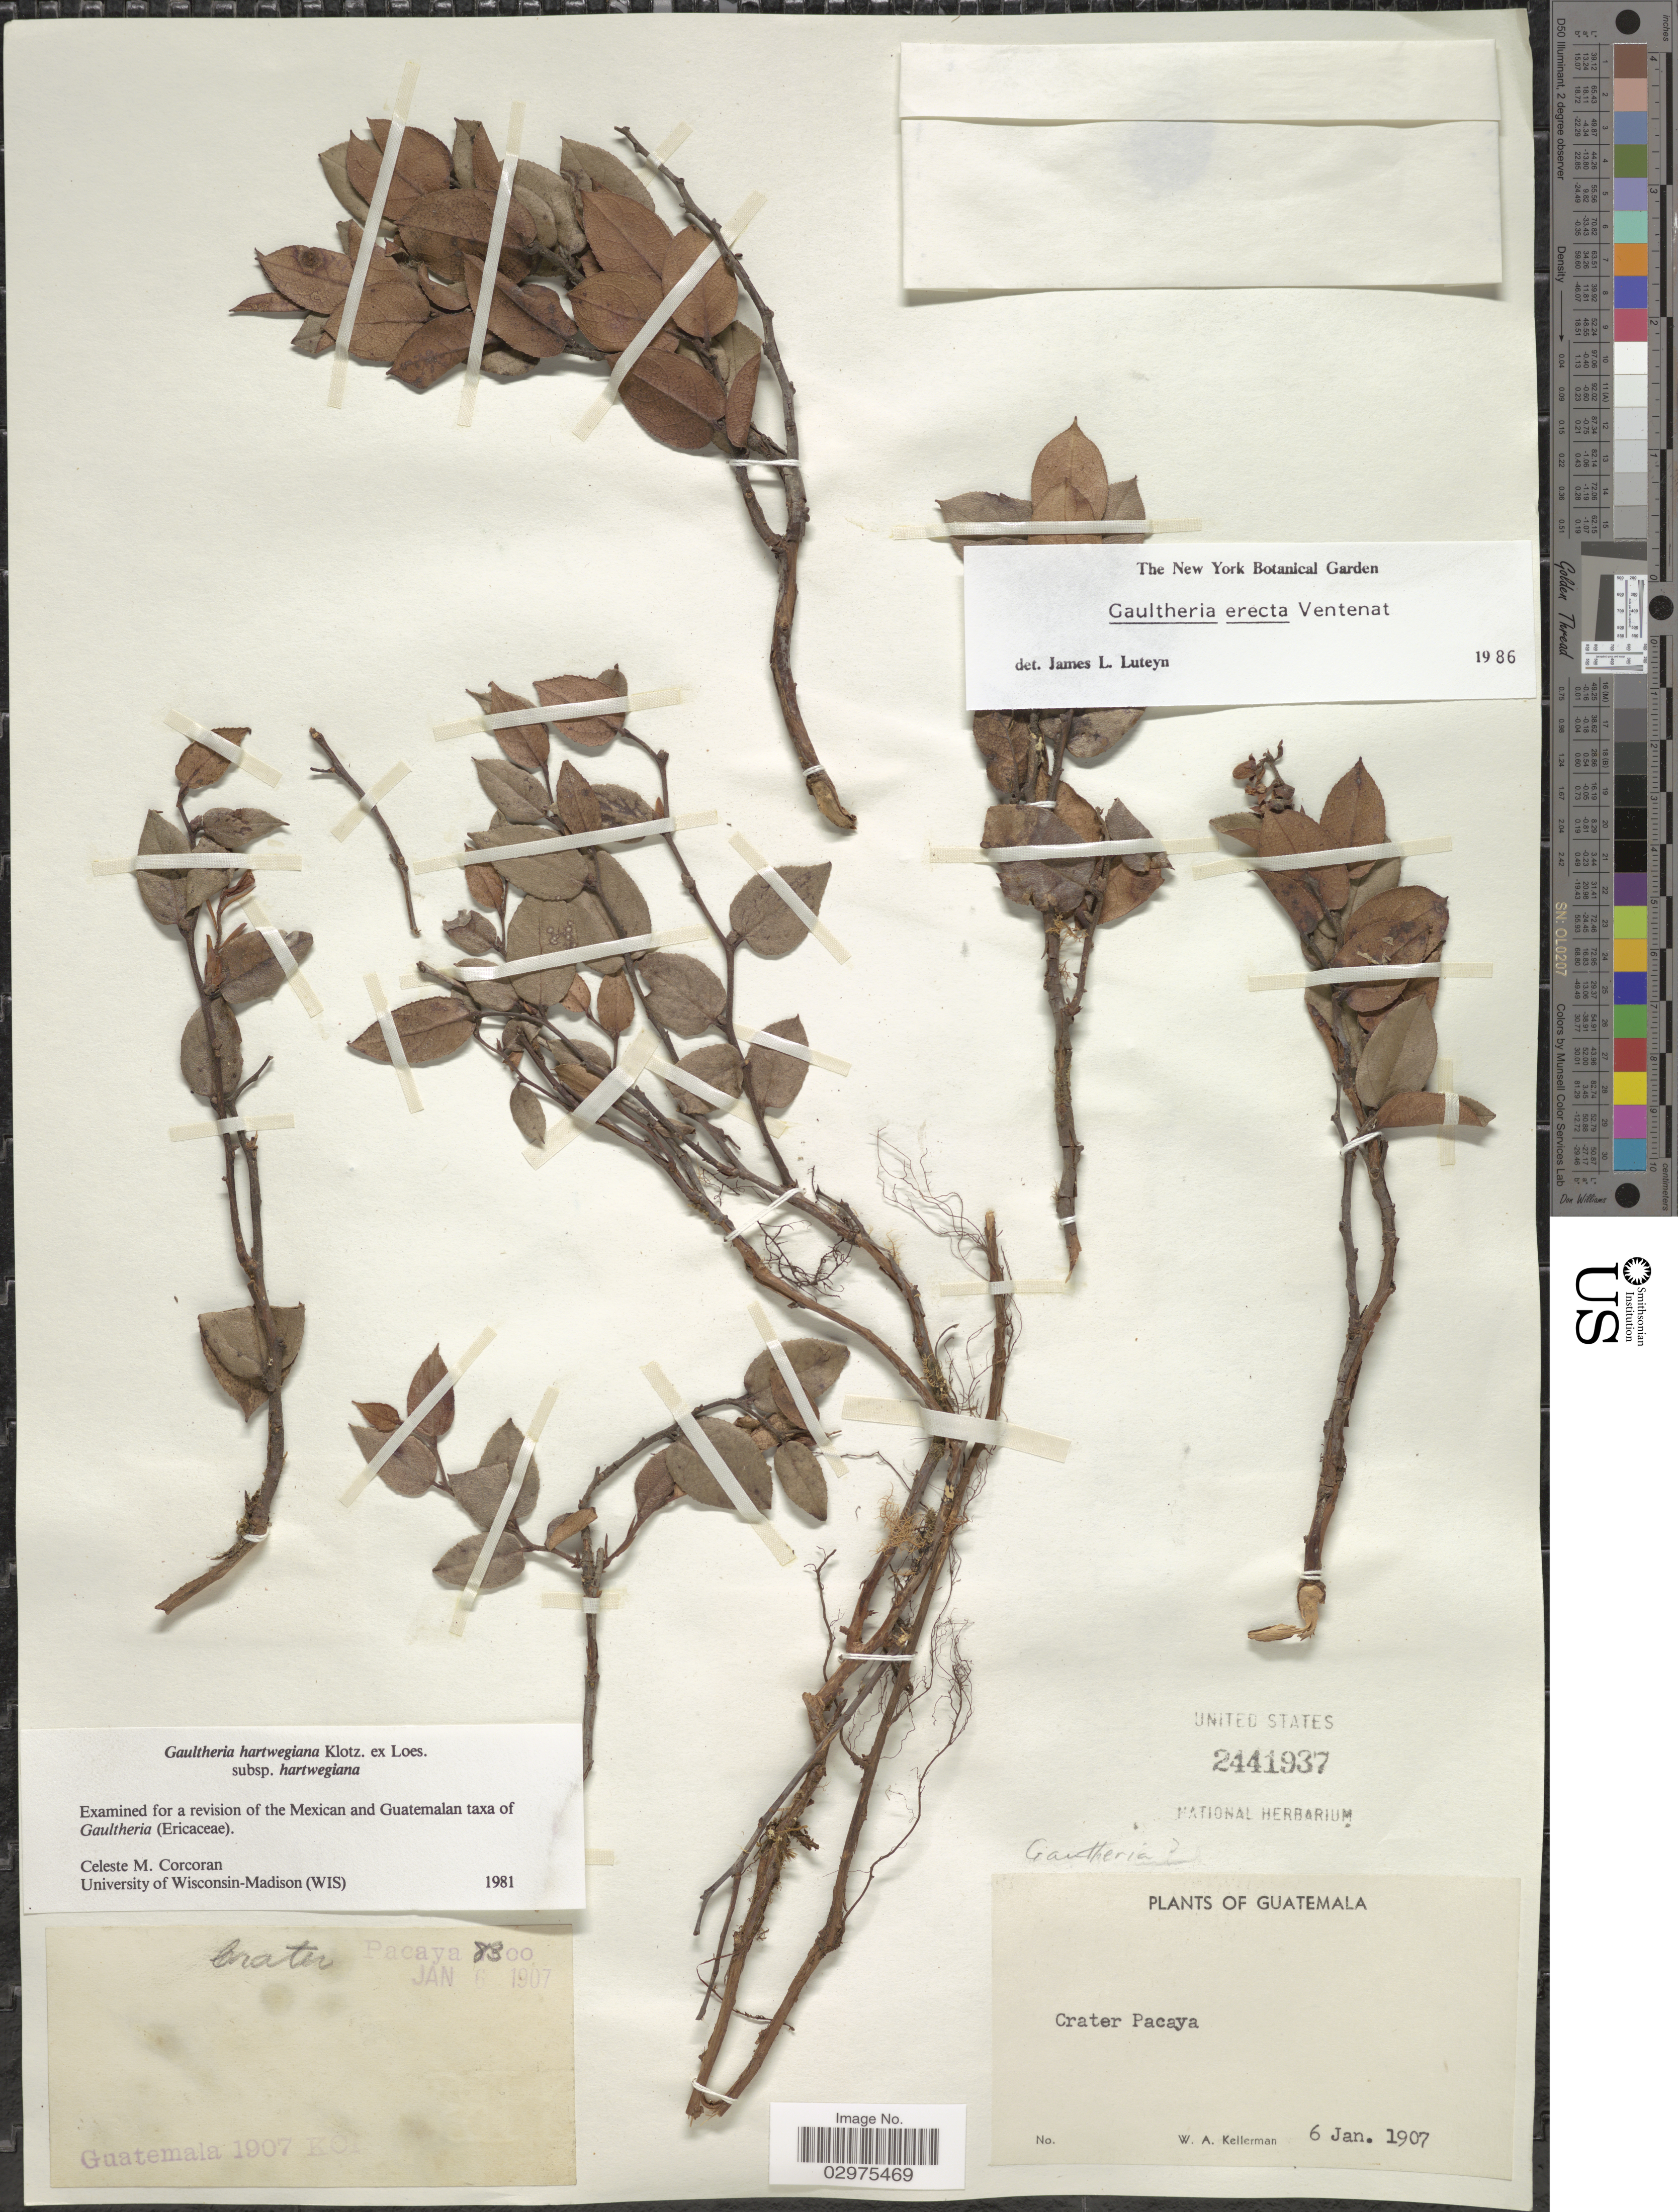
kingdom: Plantae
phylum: Tracheophyta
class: Magnoliopsida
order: Ericales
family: Ericaceae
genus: Gaultheria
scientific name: Gaultheria erecta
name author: Vent.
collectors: W. Kellerman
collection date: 1907-01-06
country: Guatemala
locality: Crater Pacaya.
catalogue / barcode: US 2441937